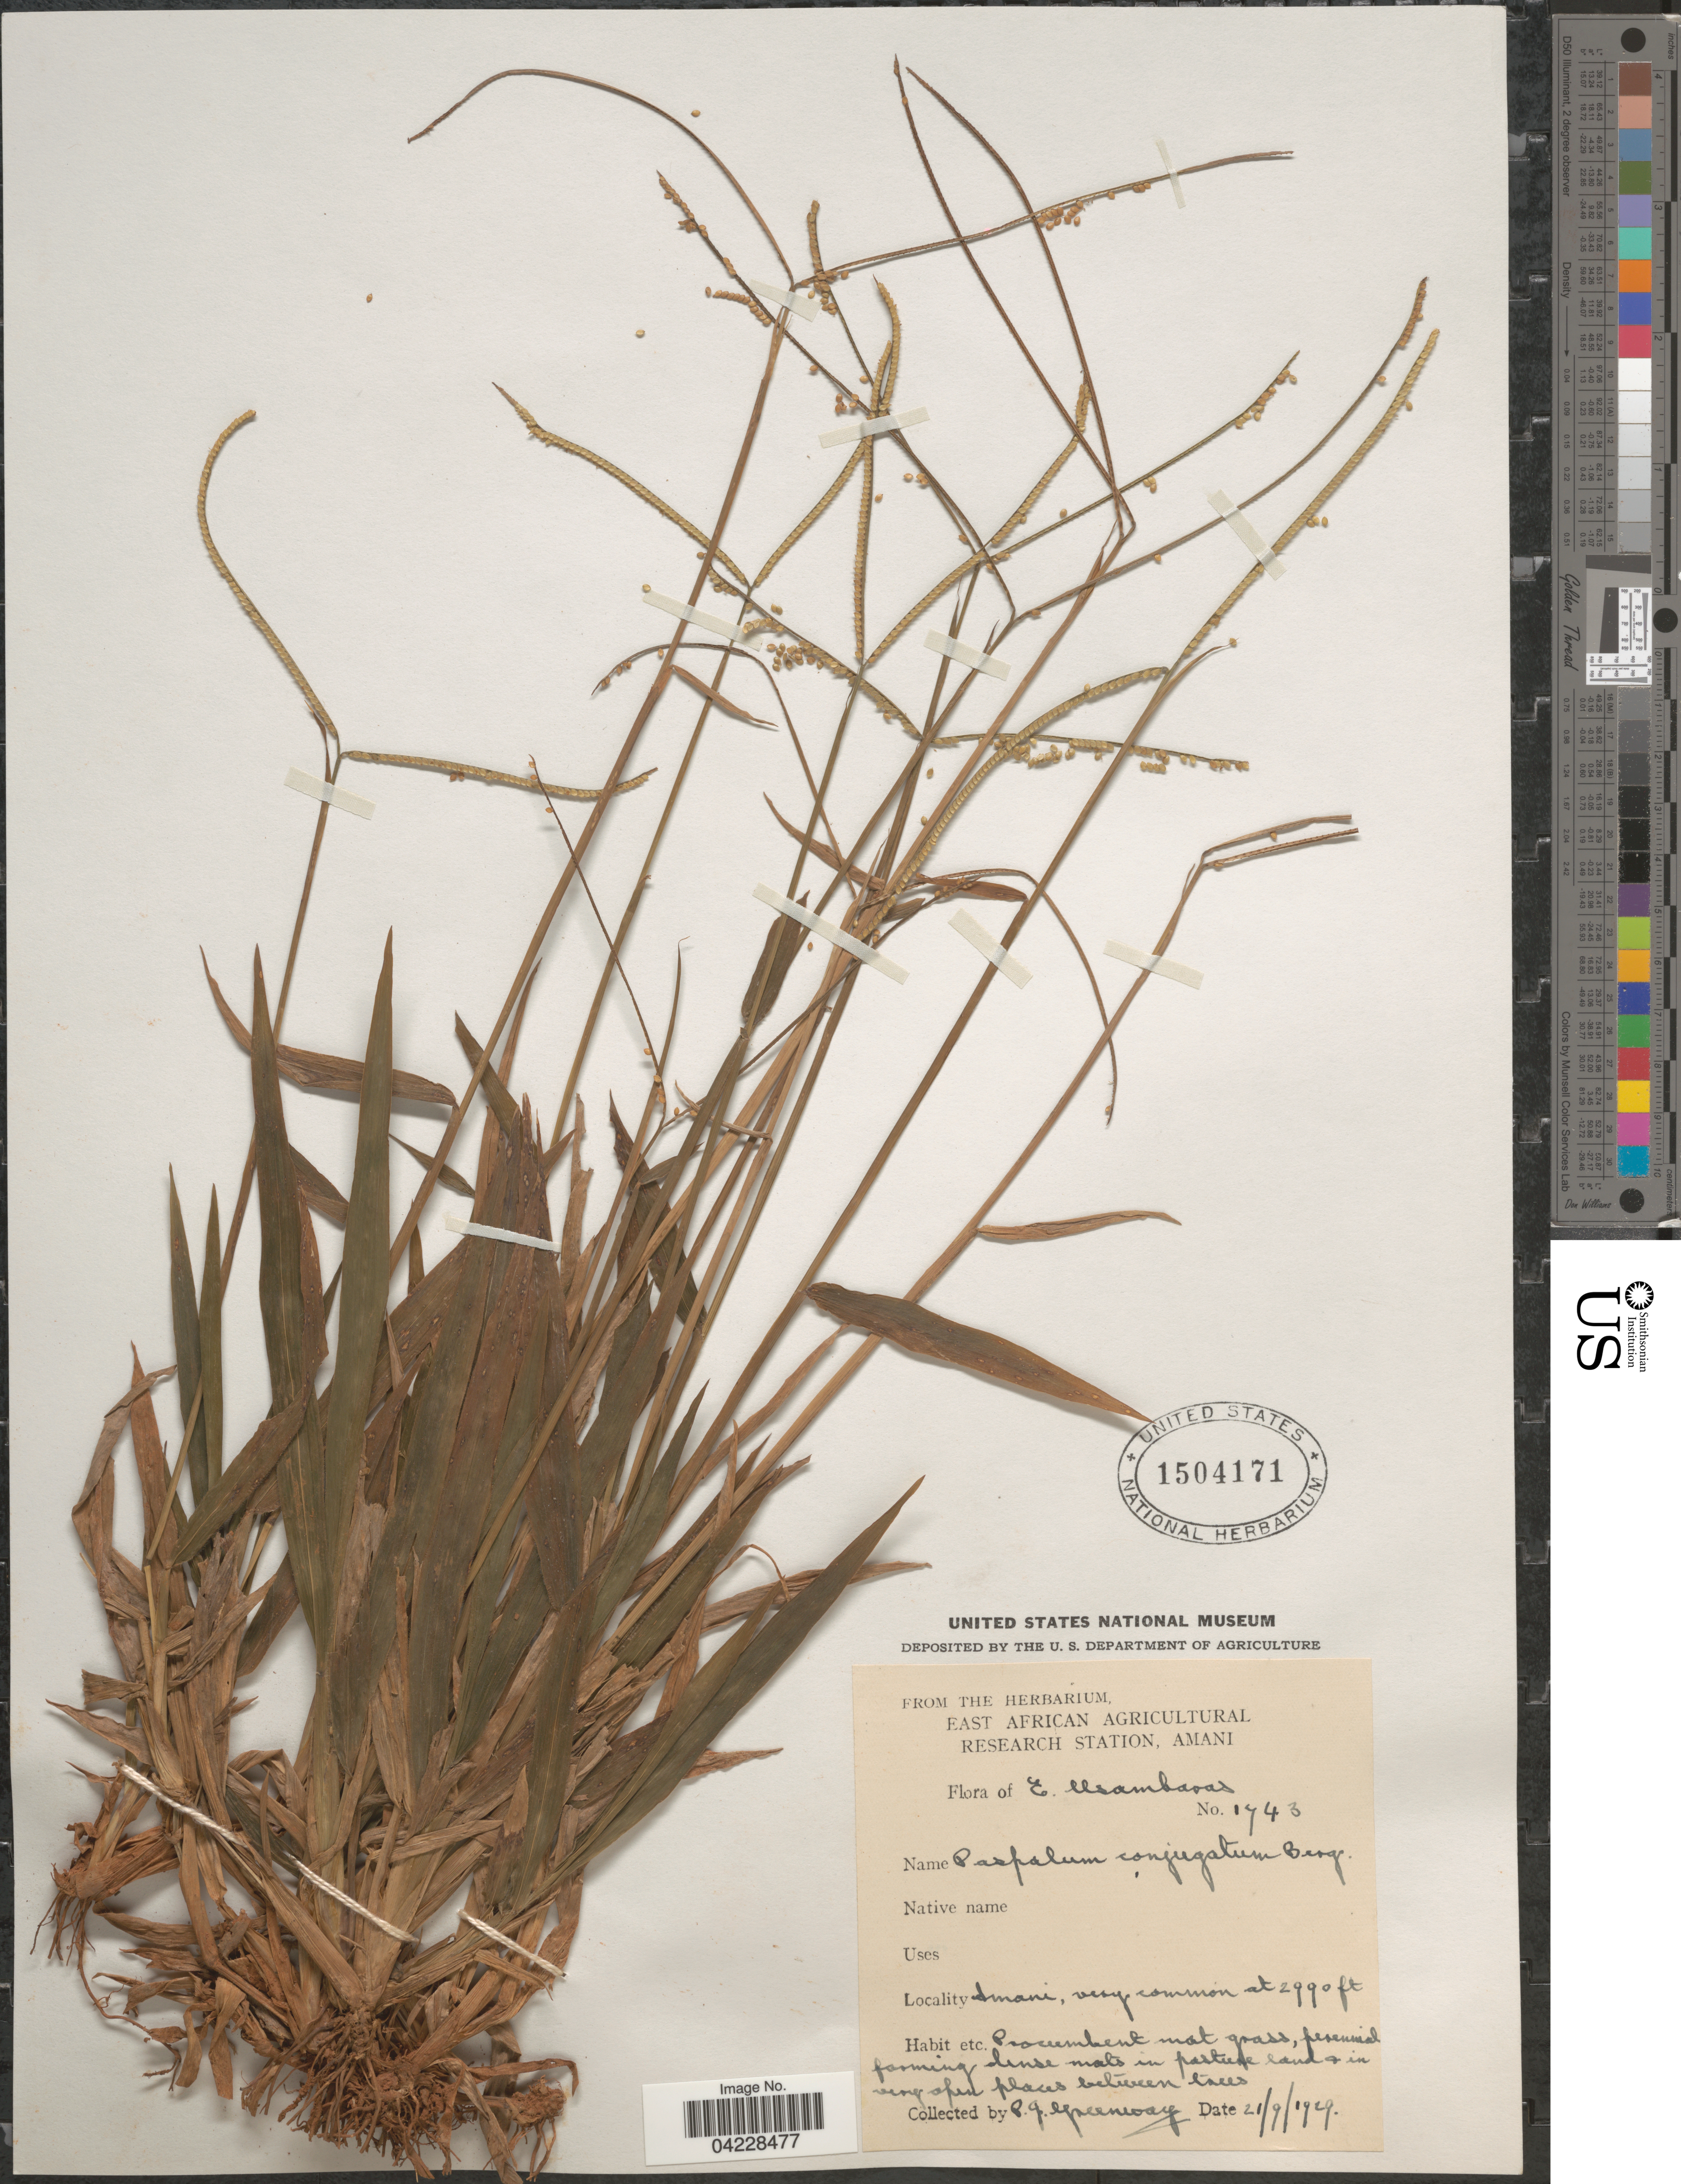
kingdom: Plantae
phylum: Tracheophyta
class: Liliopsida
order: Poales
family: Poaceae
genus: Paspalum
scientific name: Paspalum conjugatum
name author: P.J. Bergius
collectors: P. J. Greenway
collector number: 1743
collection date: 1929-09-21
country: Tanzania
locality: E. Usambaras. Amani.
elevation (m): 911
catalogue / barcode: US 1504171